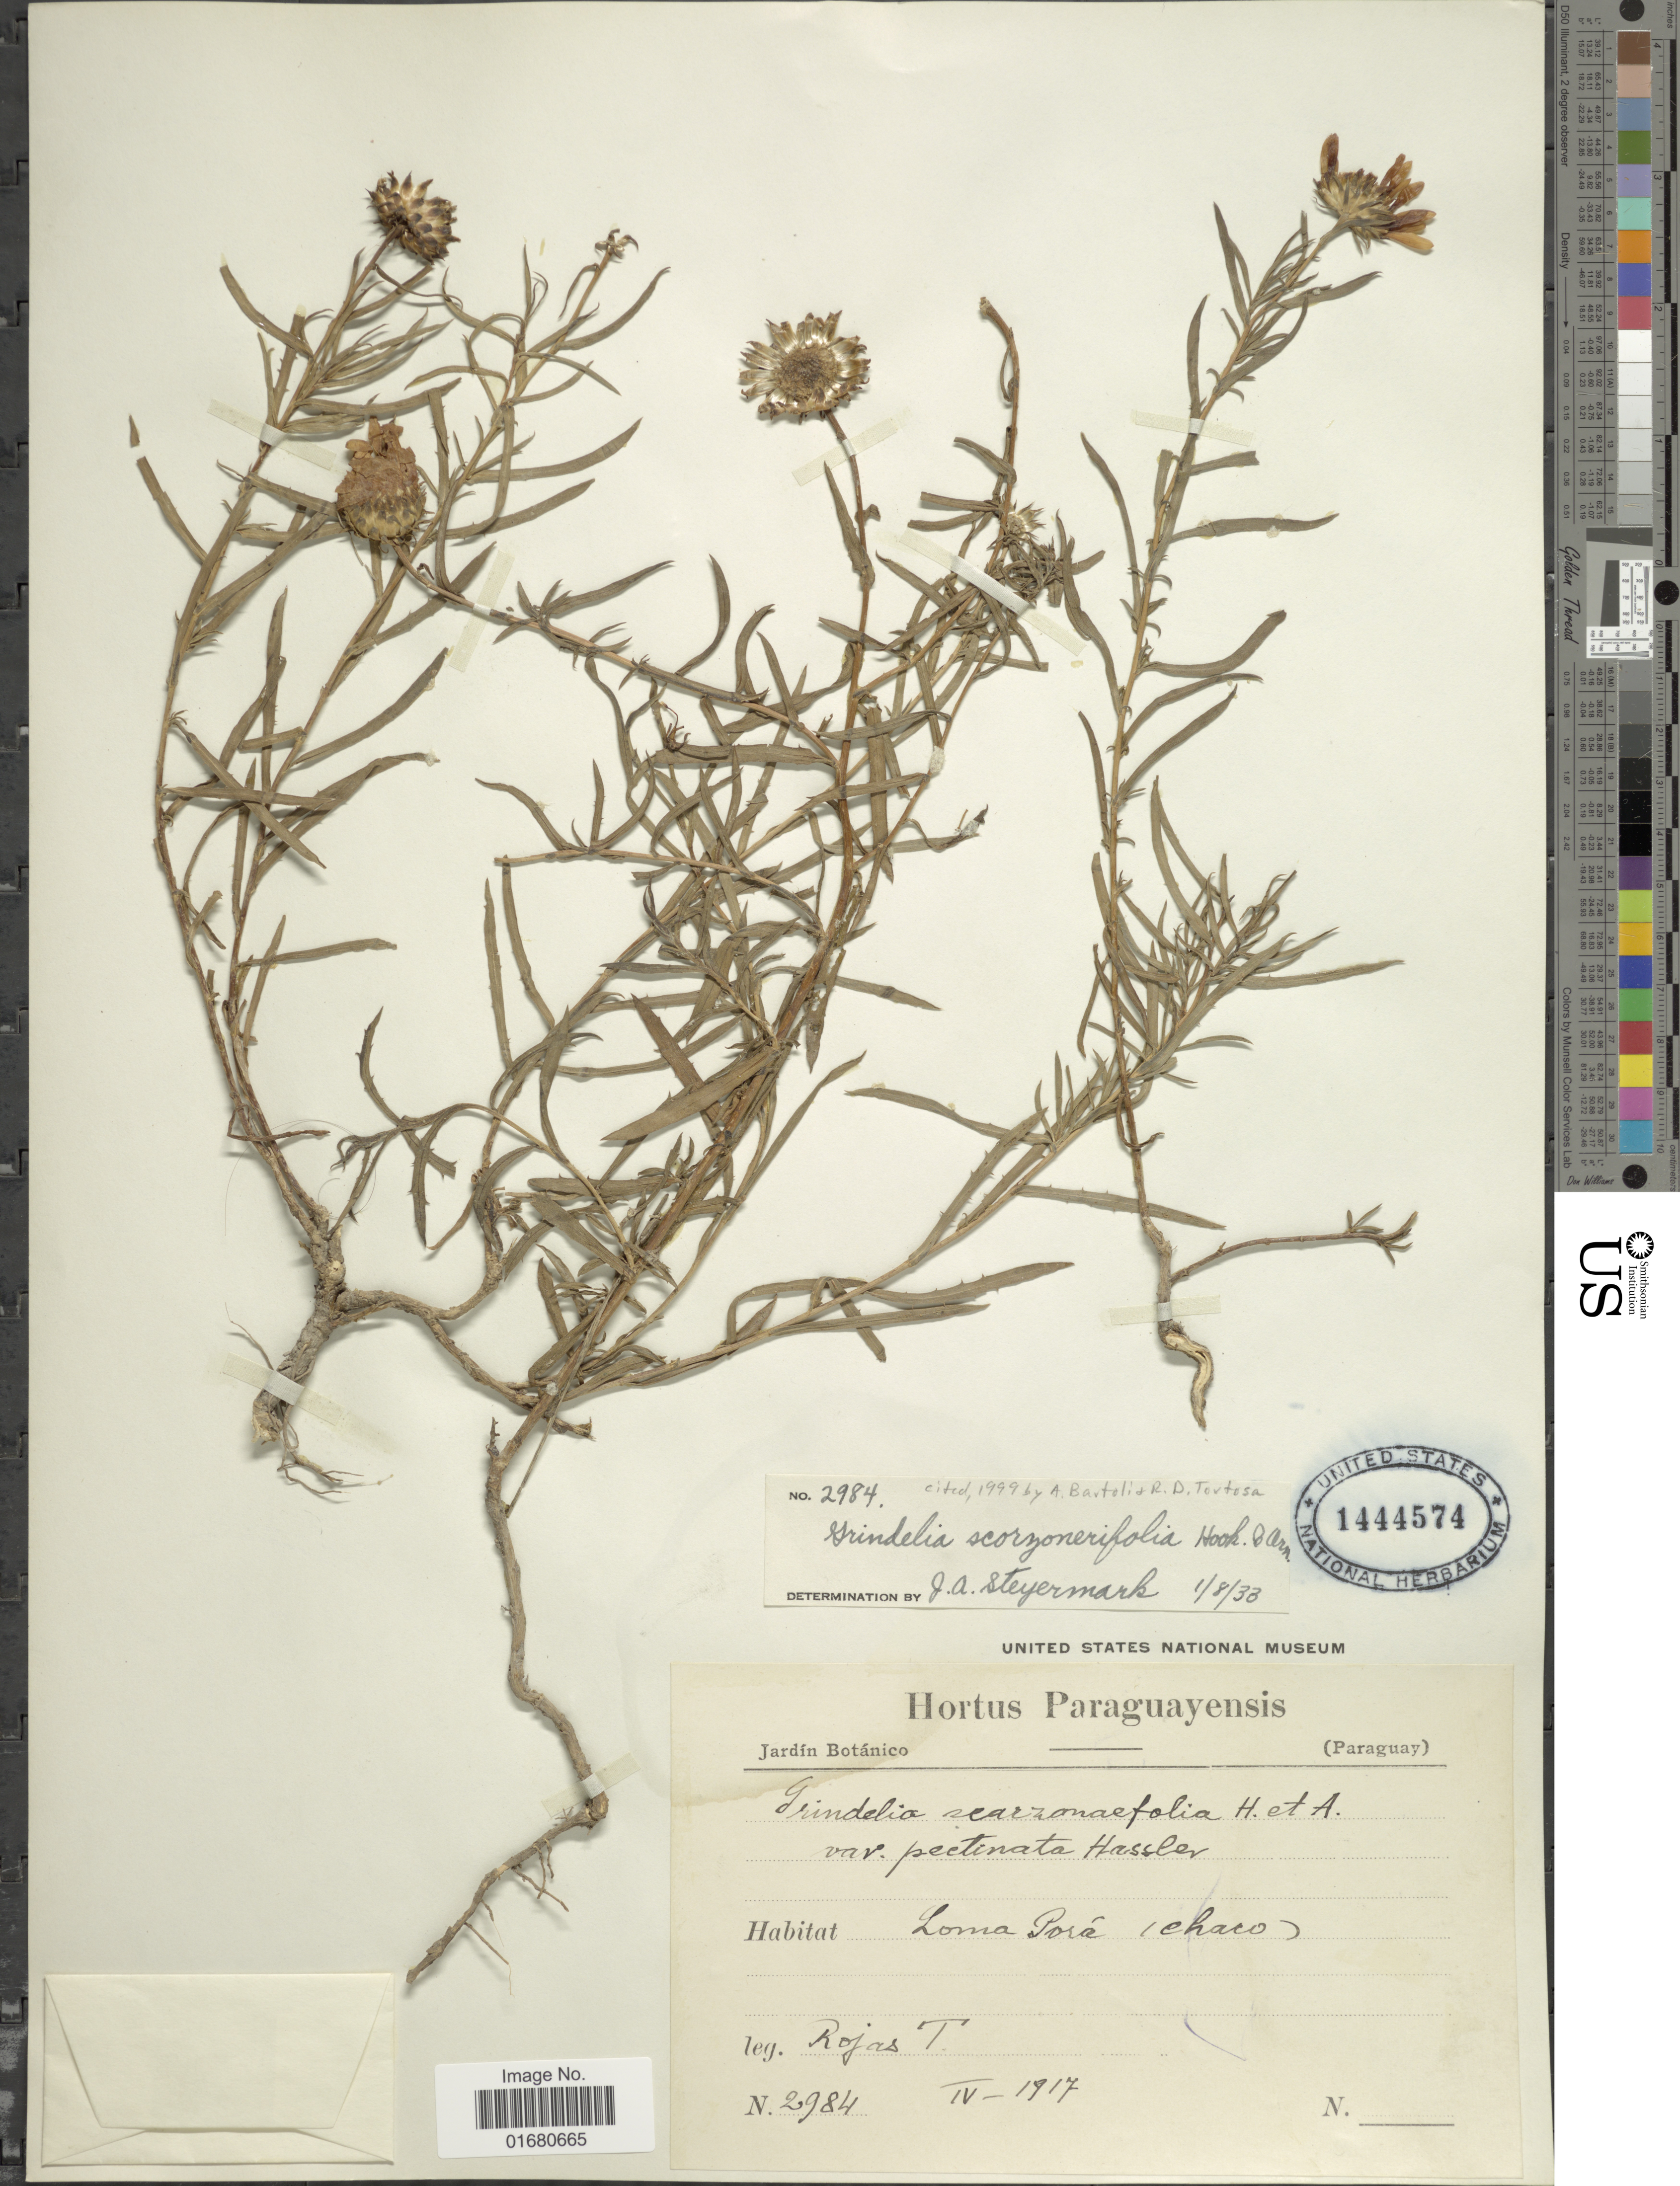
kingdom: Plantae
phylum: Tracheophyta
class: Magnoliopsida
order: Asterales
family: Asteraceae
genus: Grindelia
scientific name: Grindelia scorzonerifolia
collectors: T. Rojas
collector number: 2984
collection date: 1917-04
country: Paraguay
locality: Loma Pora (charo)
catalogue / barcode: US 1444574